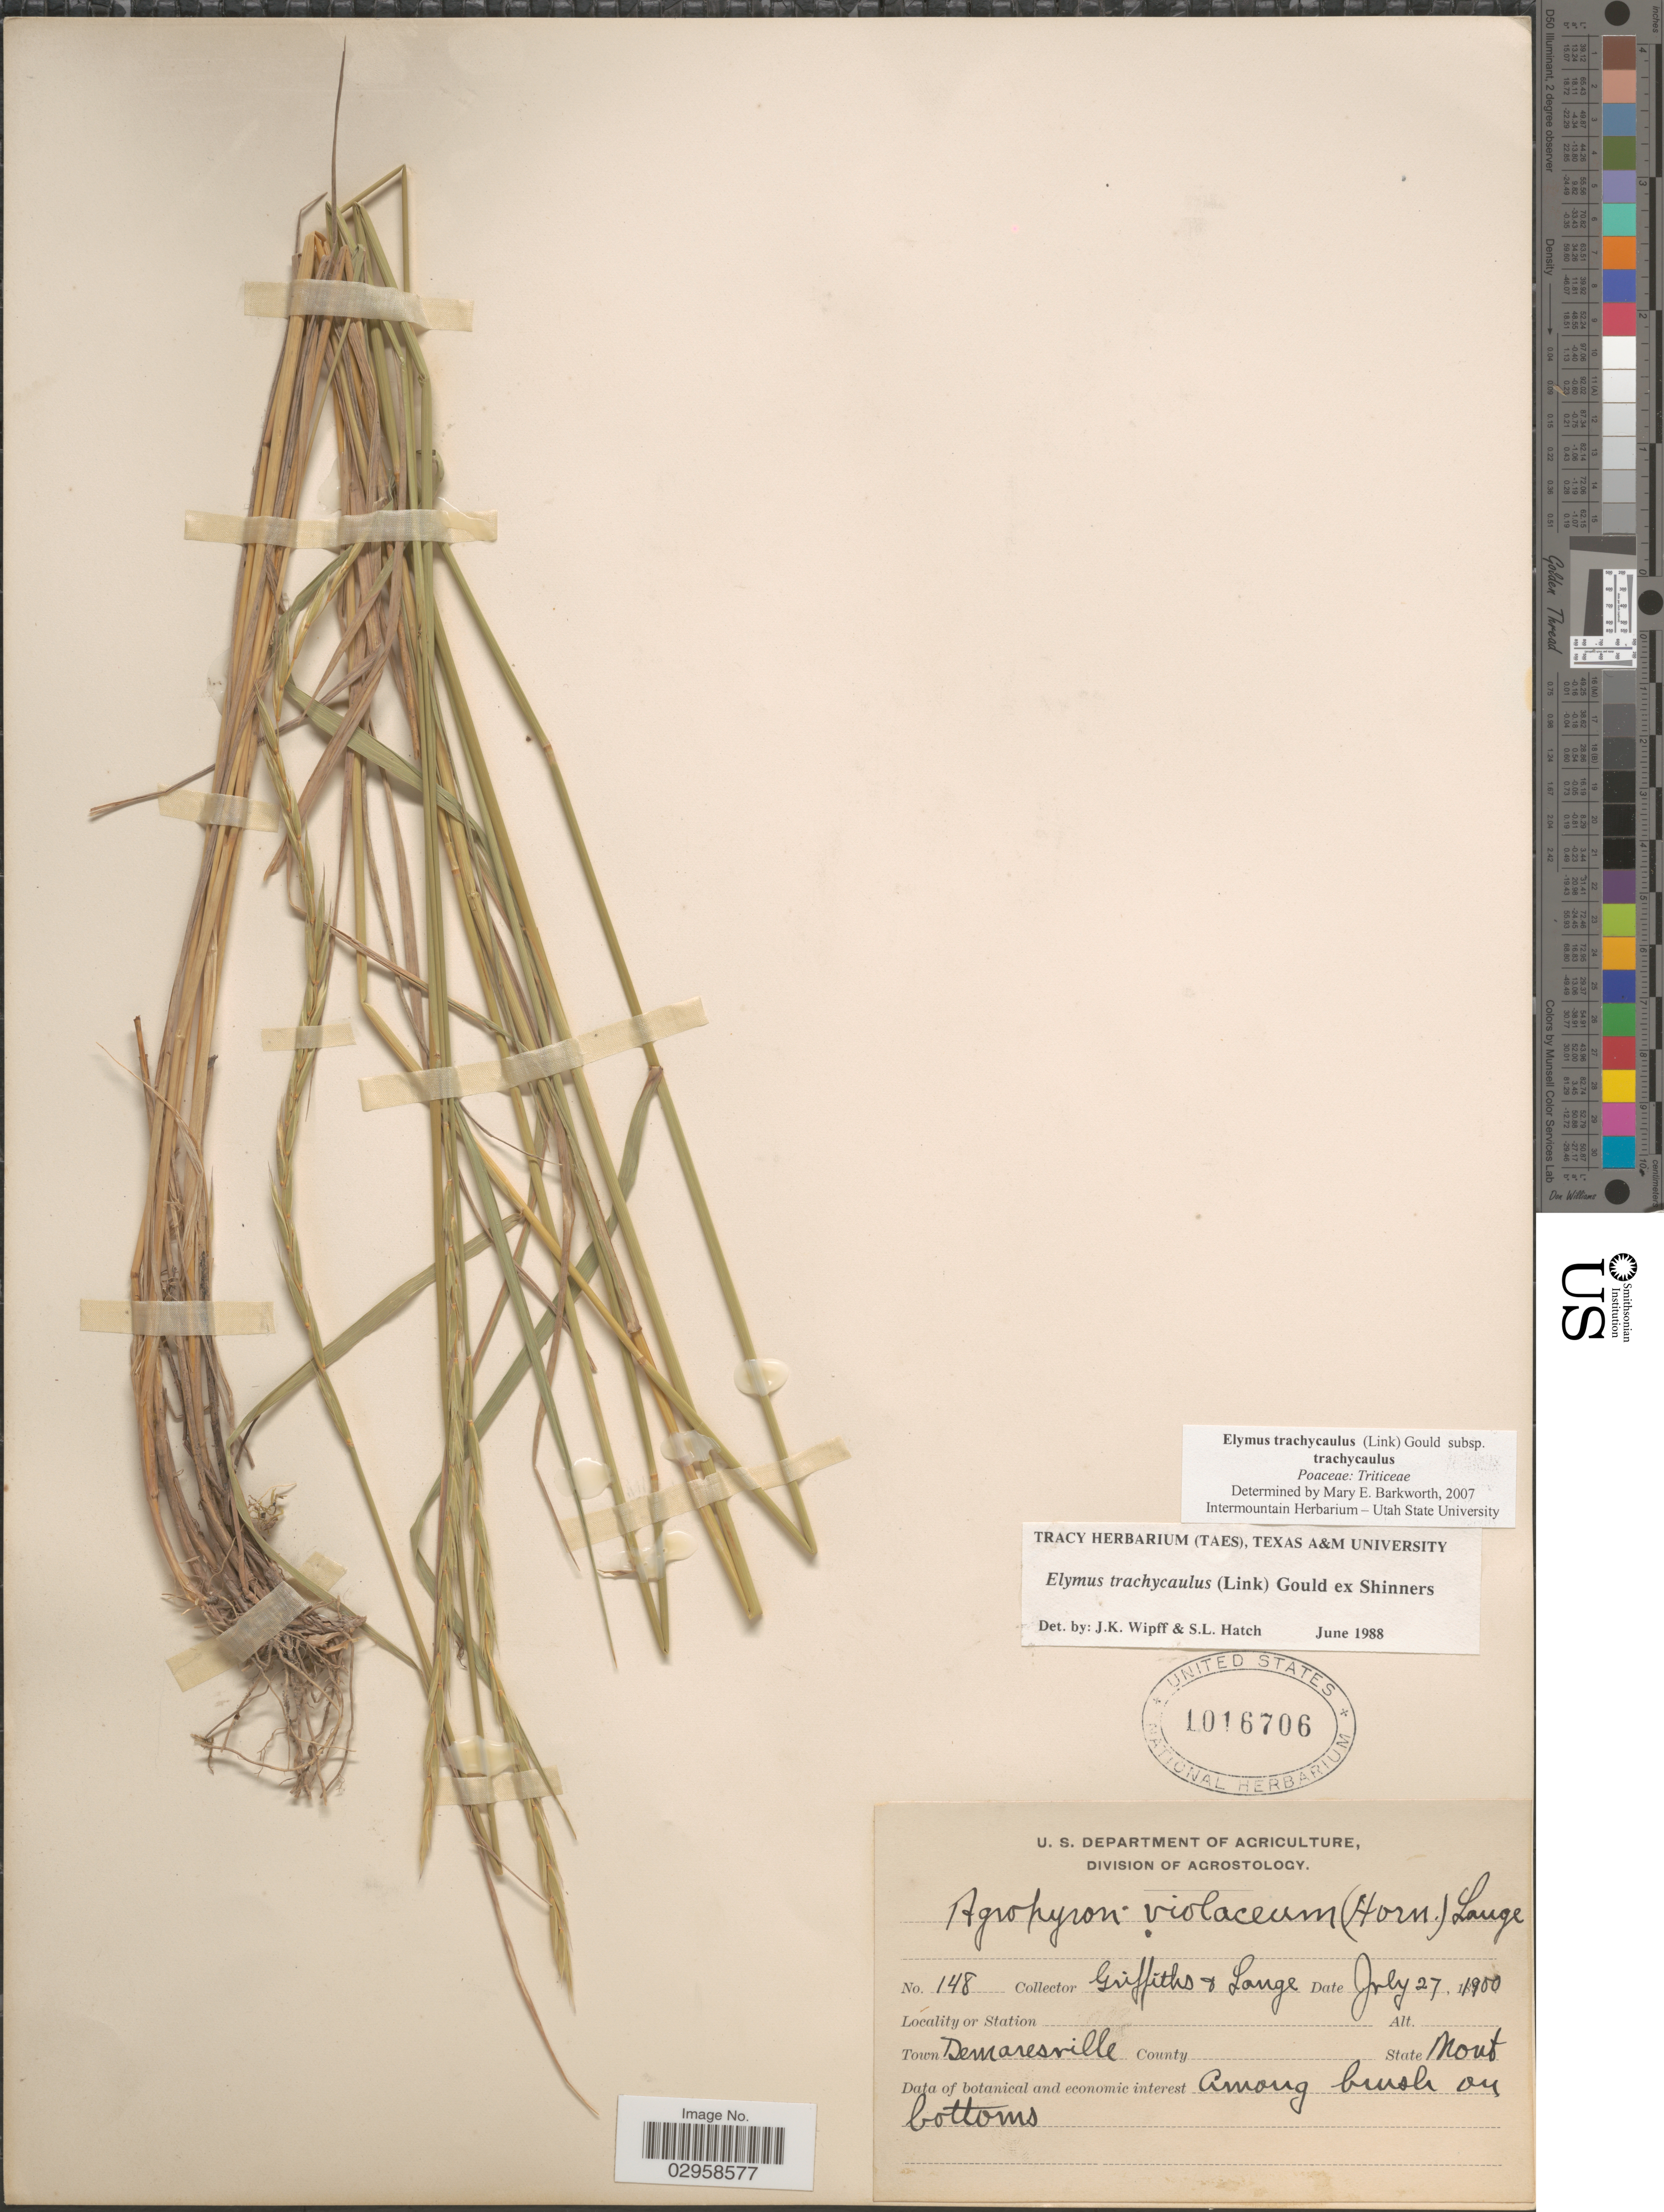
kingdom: Plantae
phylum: Tracheophyta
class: Liliopsida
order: Poales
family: Poaceae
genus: Elymus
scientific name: Elymus trachycaulus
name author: (Link) Gould ex Shinners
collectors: -- Griffiths & -- Lange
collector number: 148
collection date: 1900-07-27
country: United States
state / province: Montana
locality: Town Demaresville.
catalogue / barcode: US 1016706